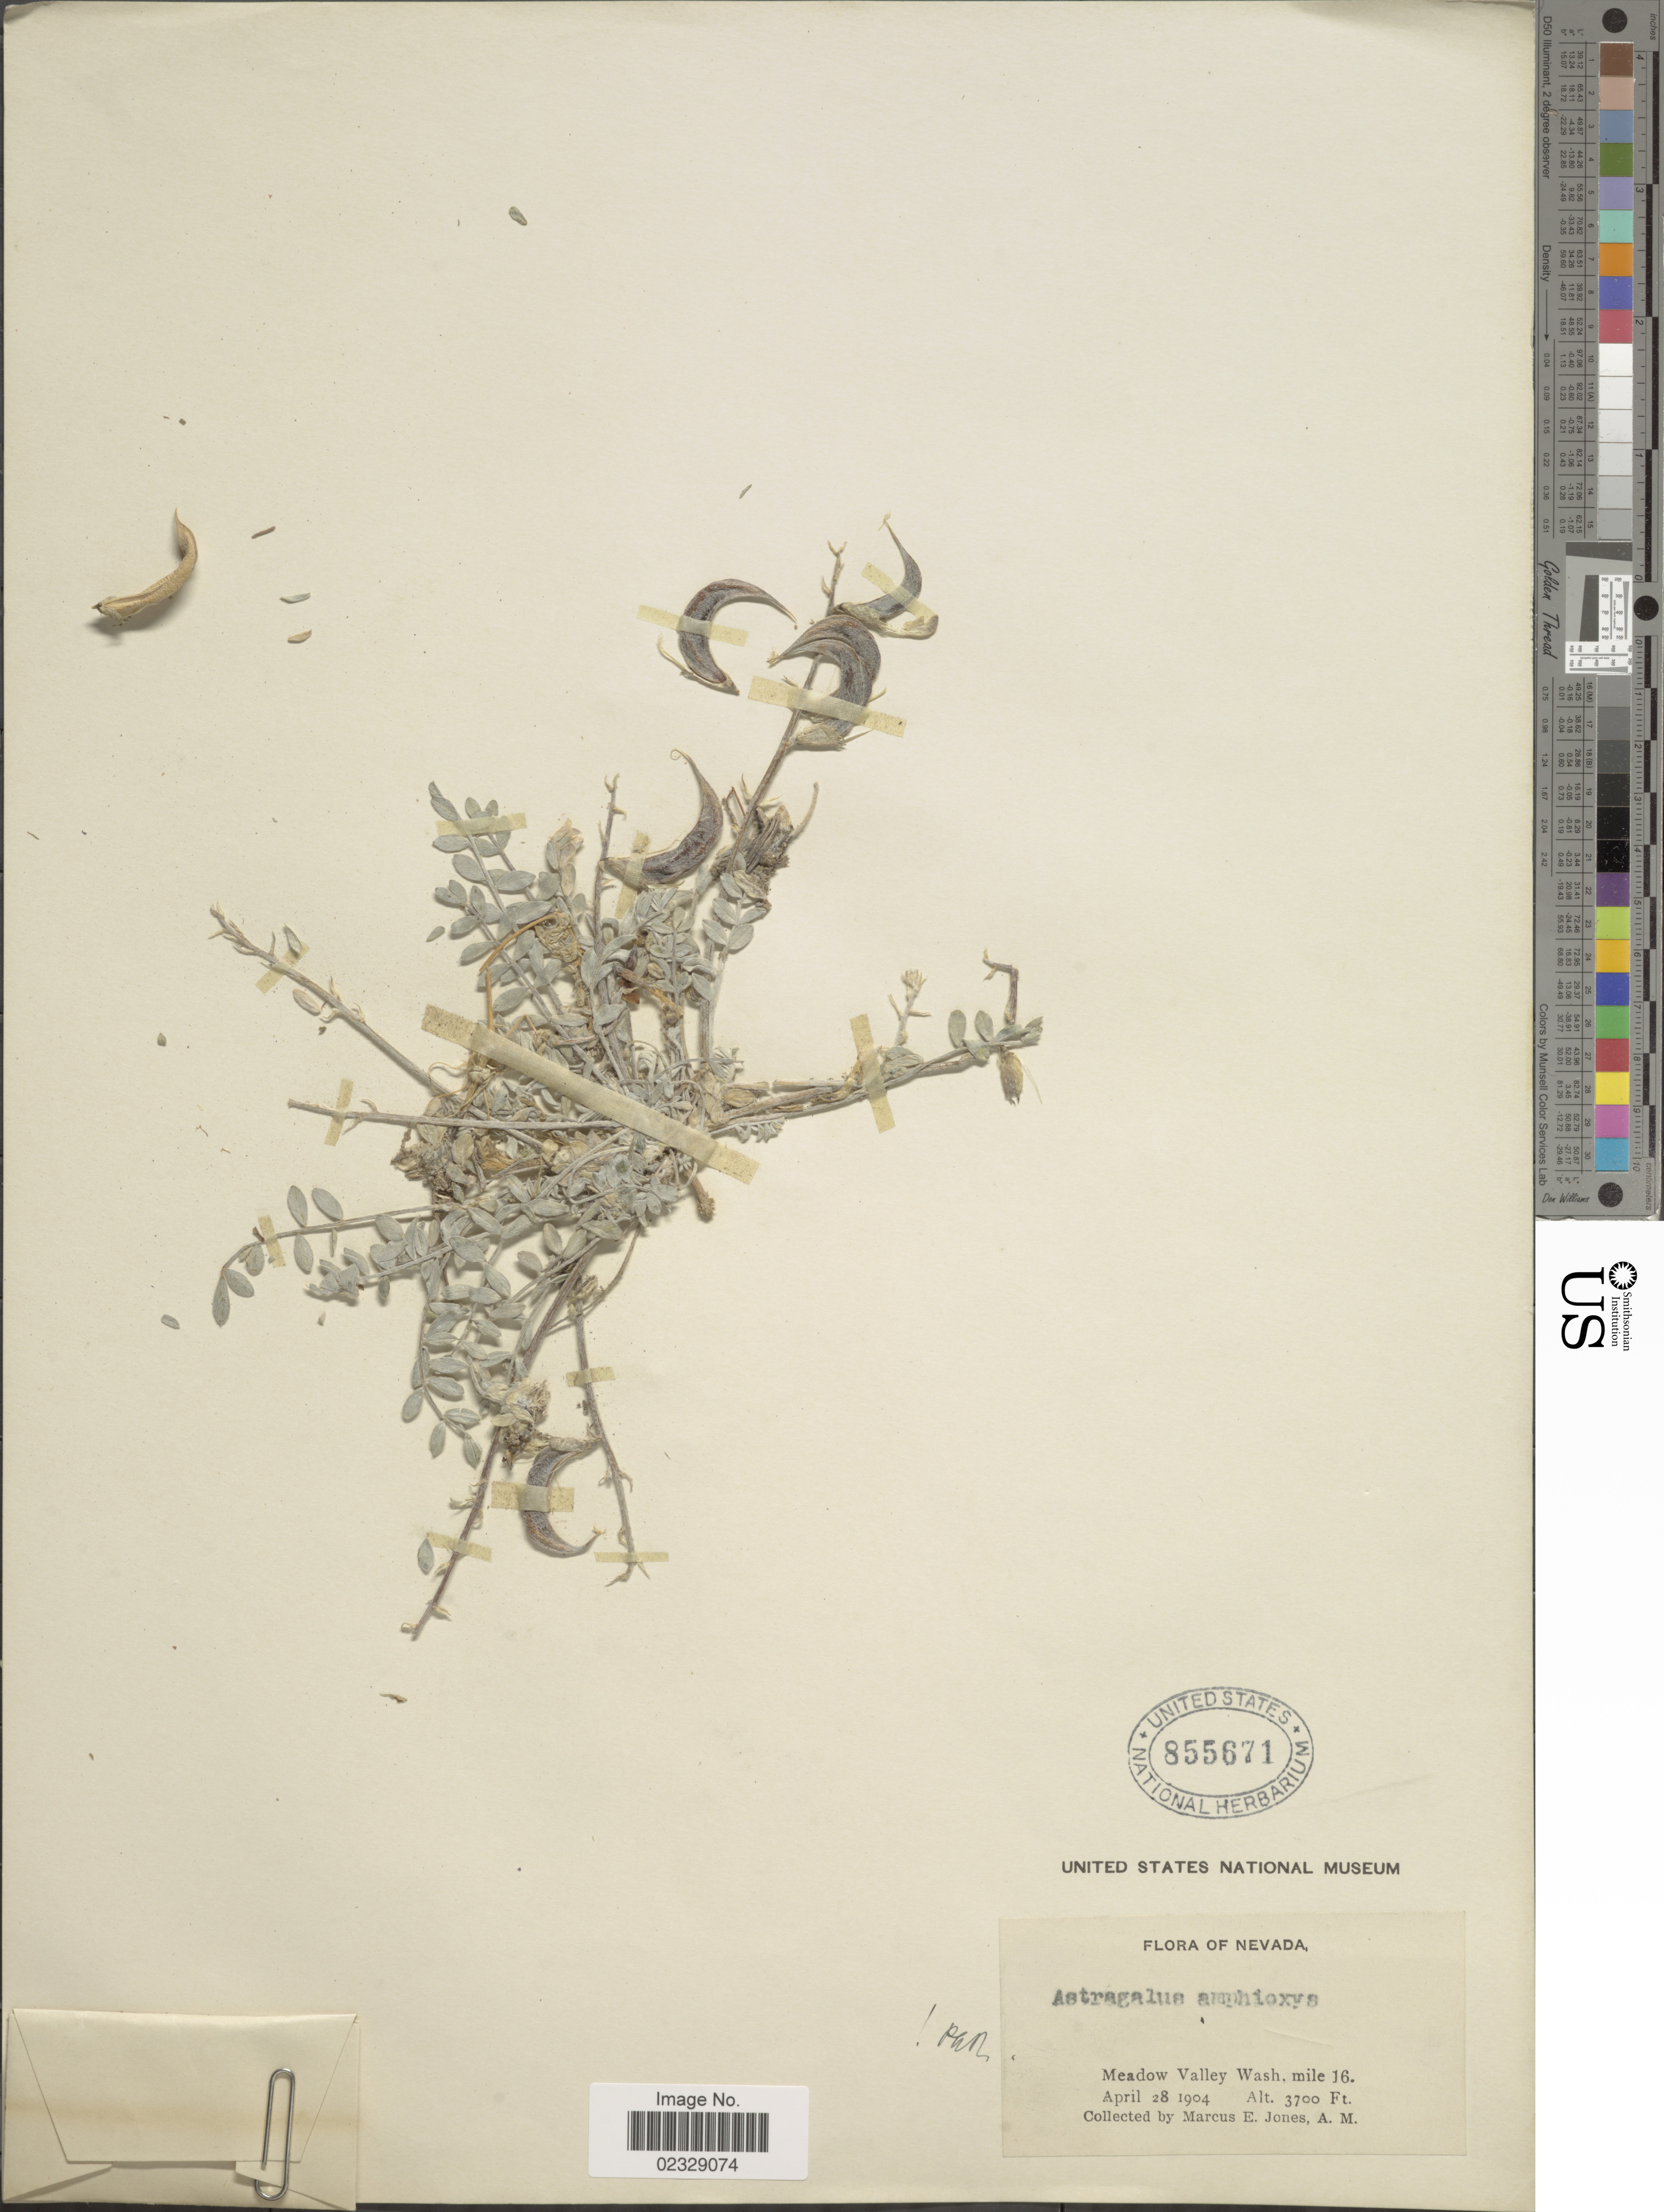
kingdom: Plantae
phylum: Tracheophyta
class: Magnoliopsida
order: Fabales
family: Fabaceae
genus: Astragalus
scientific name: Astragalus amphioxys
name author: A. Gray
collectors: M. E. Jones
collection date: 1904-04-28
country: United States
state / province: Nevada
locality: Meadow Valley Wash. mile 16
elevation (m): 1128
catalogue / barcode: US 855671